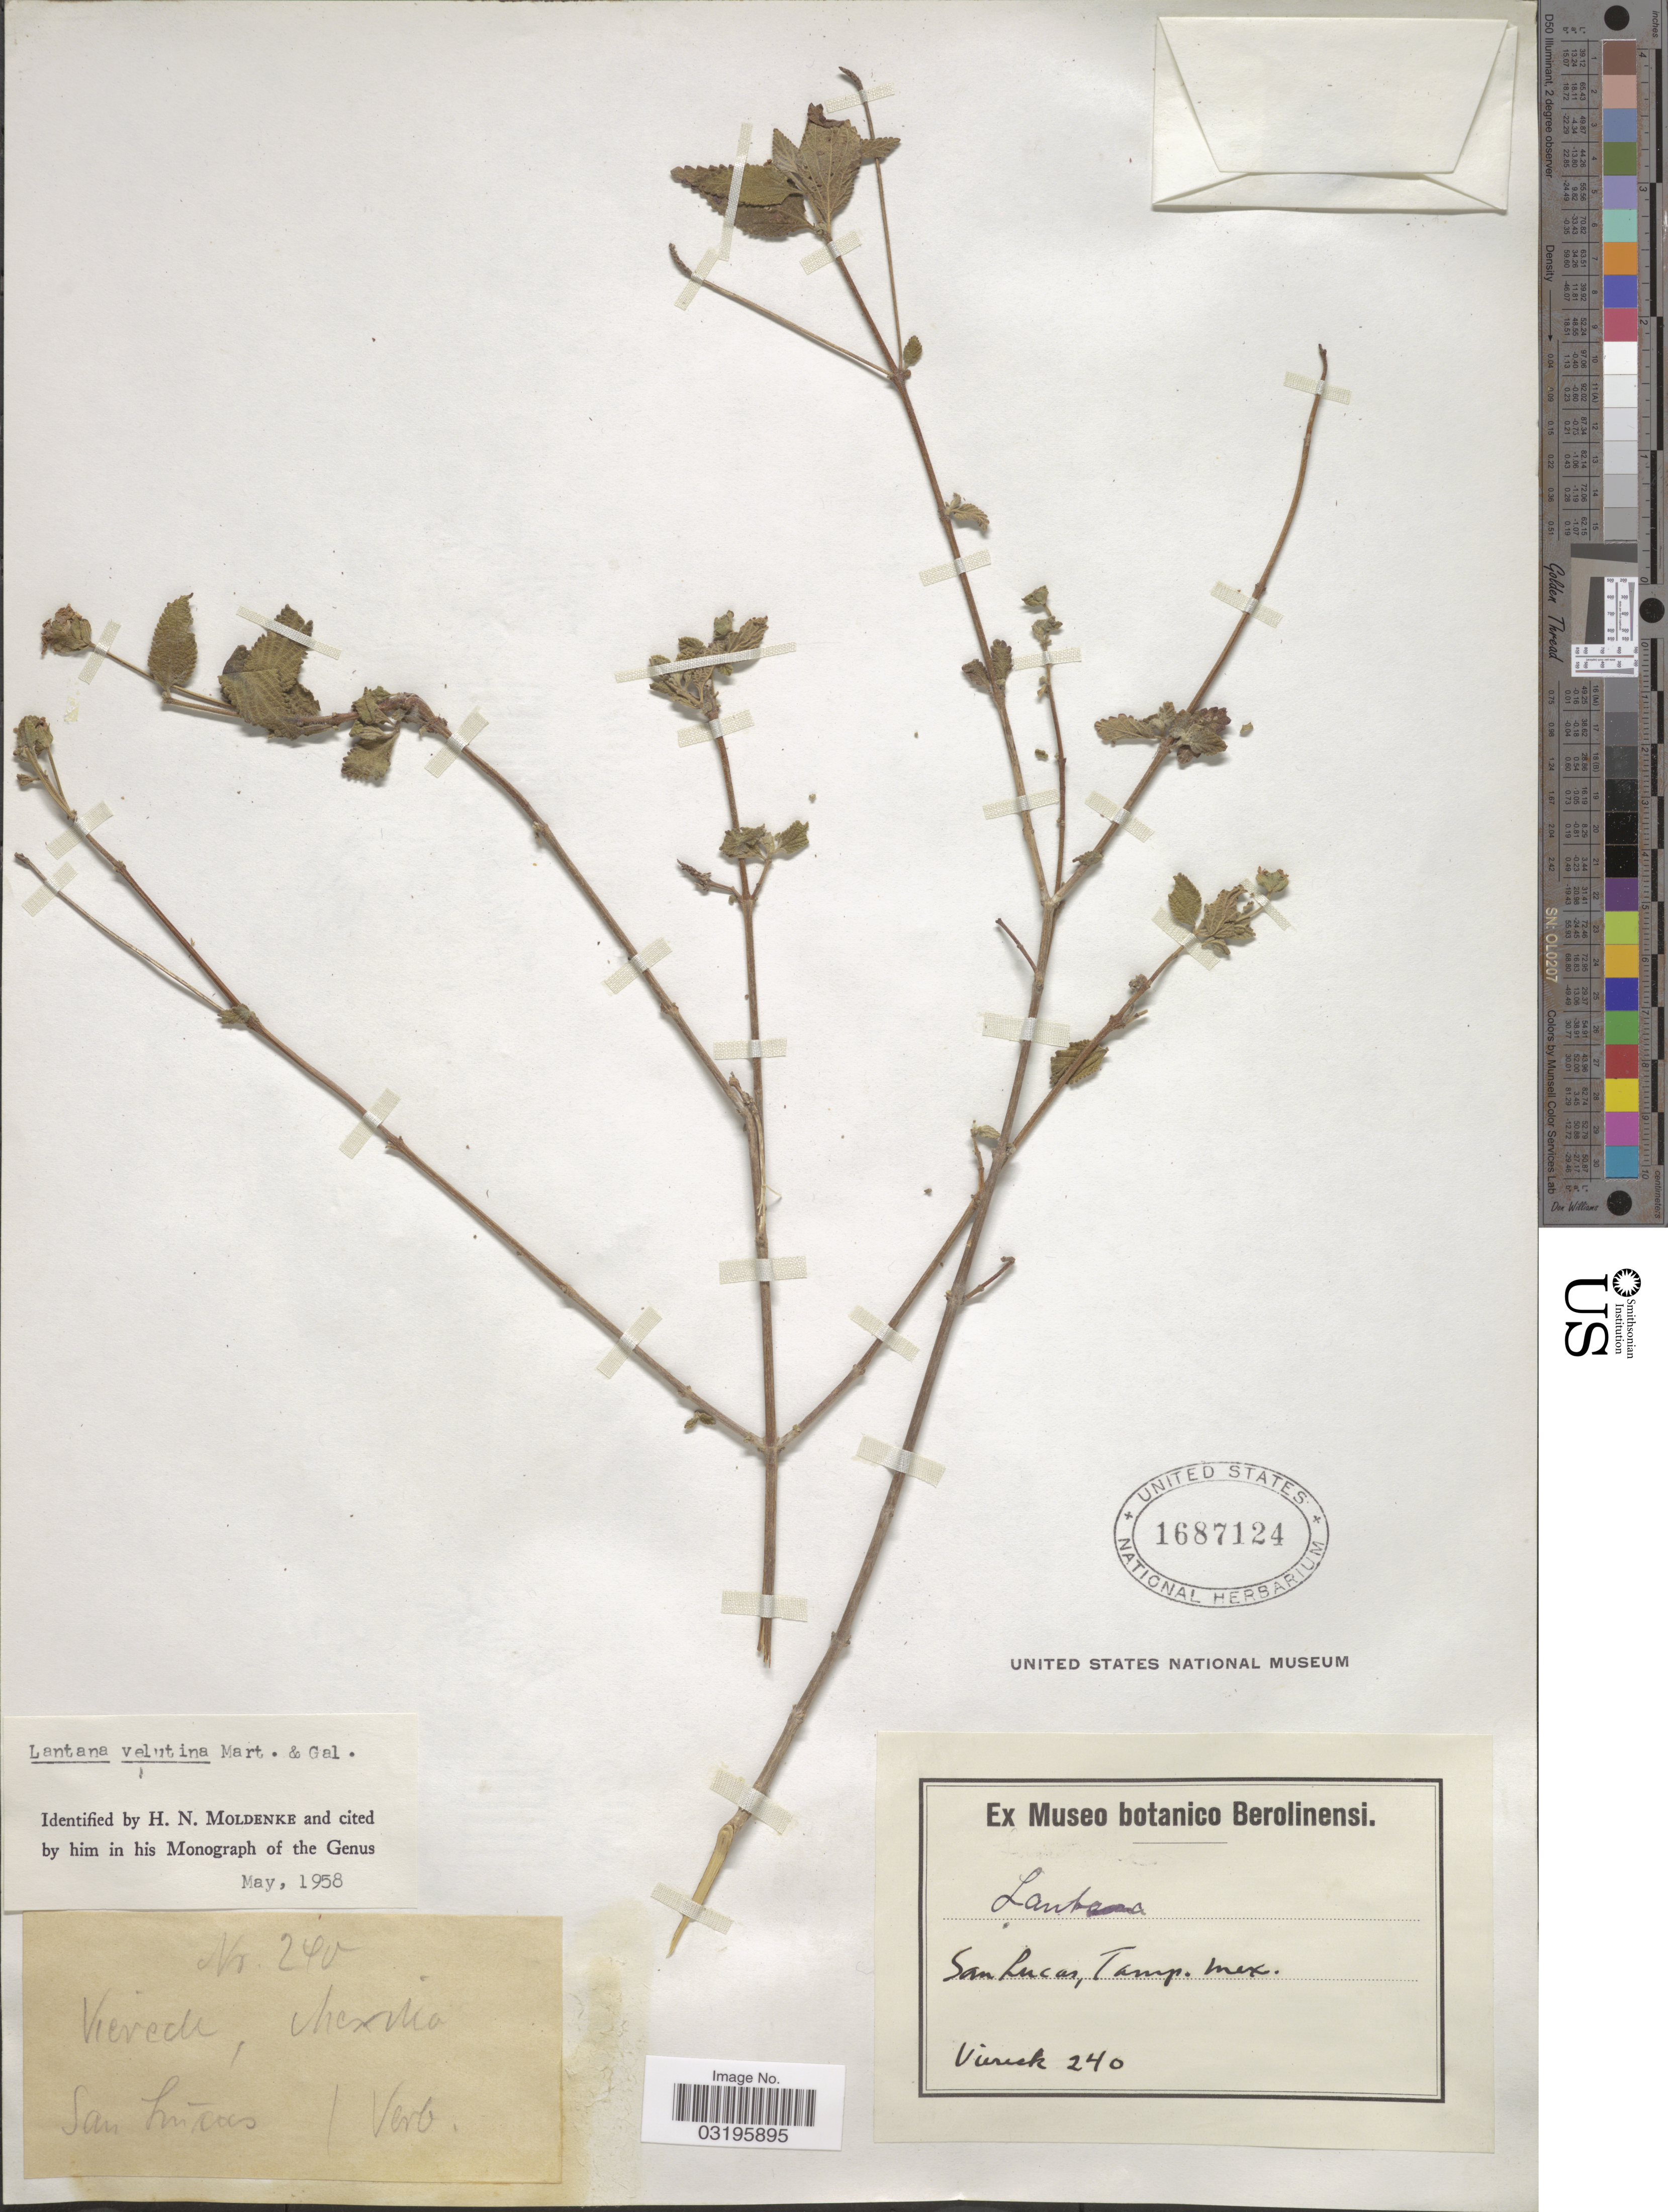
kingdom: Plantae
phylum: Tracheophyta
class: Magnoliopsida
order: Lamiales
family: Verbenaceae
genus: Lantana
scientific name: Lantana velutina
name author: M. Martens & Galeotti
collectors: -. Viereck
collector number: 240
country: Mexico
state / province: Tamaulipas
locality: San Lucas.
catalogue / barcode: US 1687124